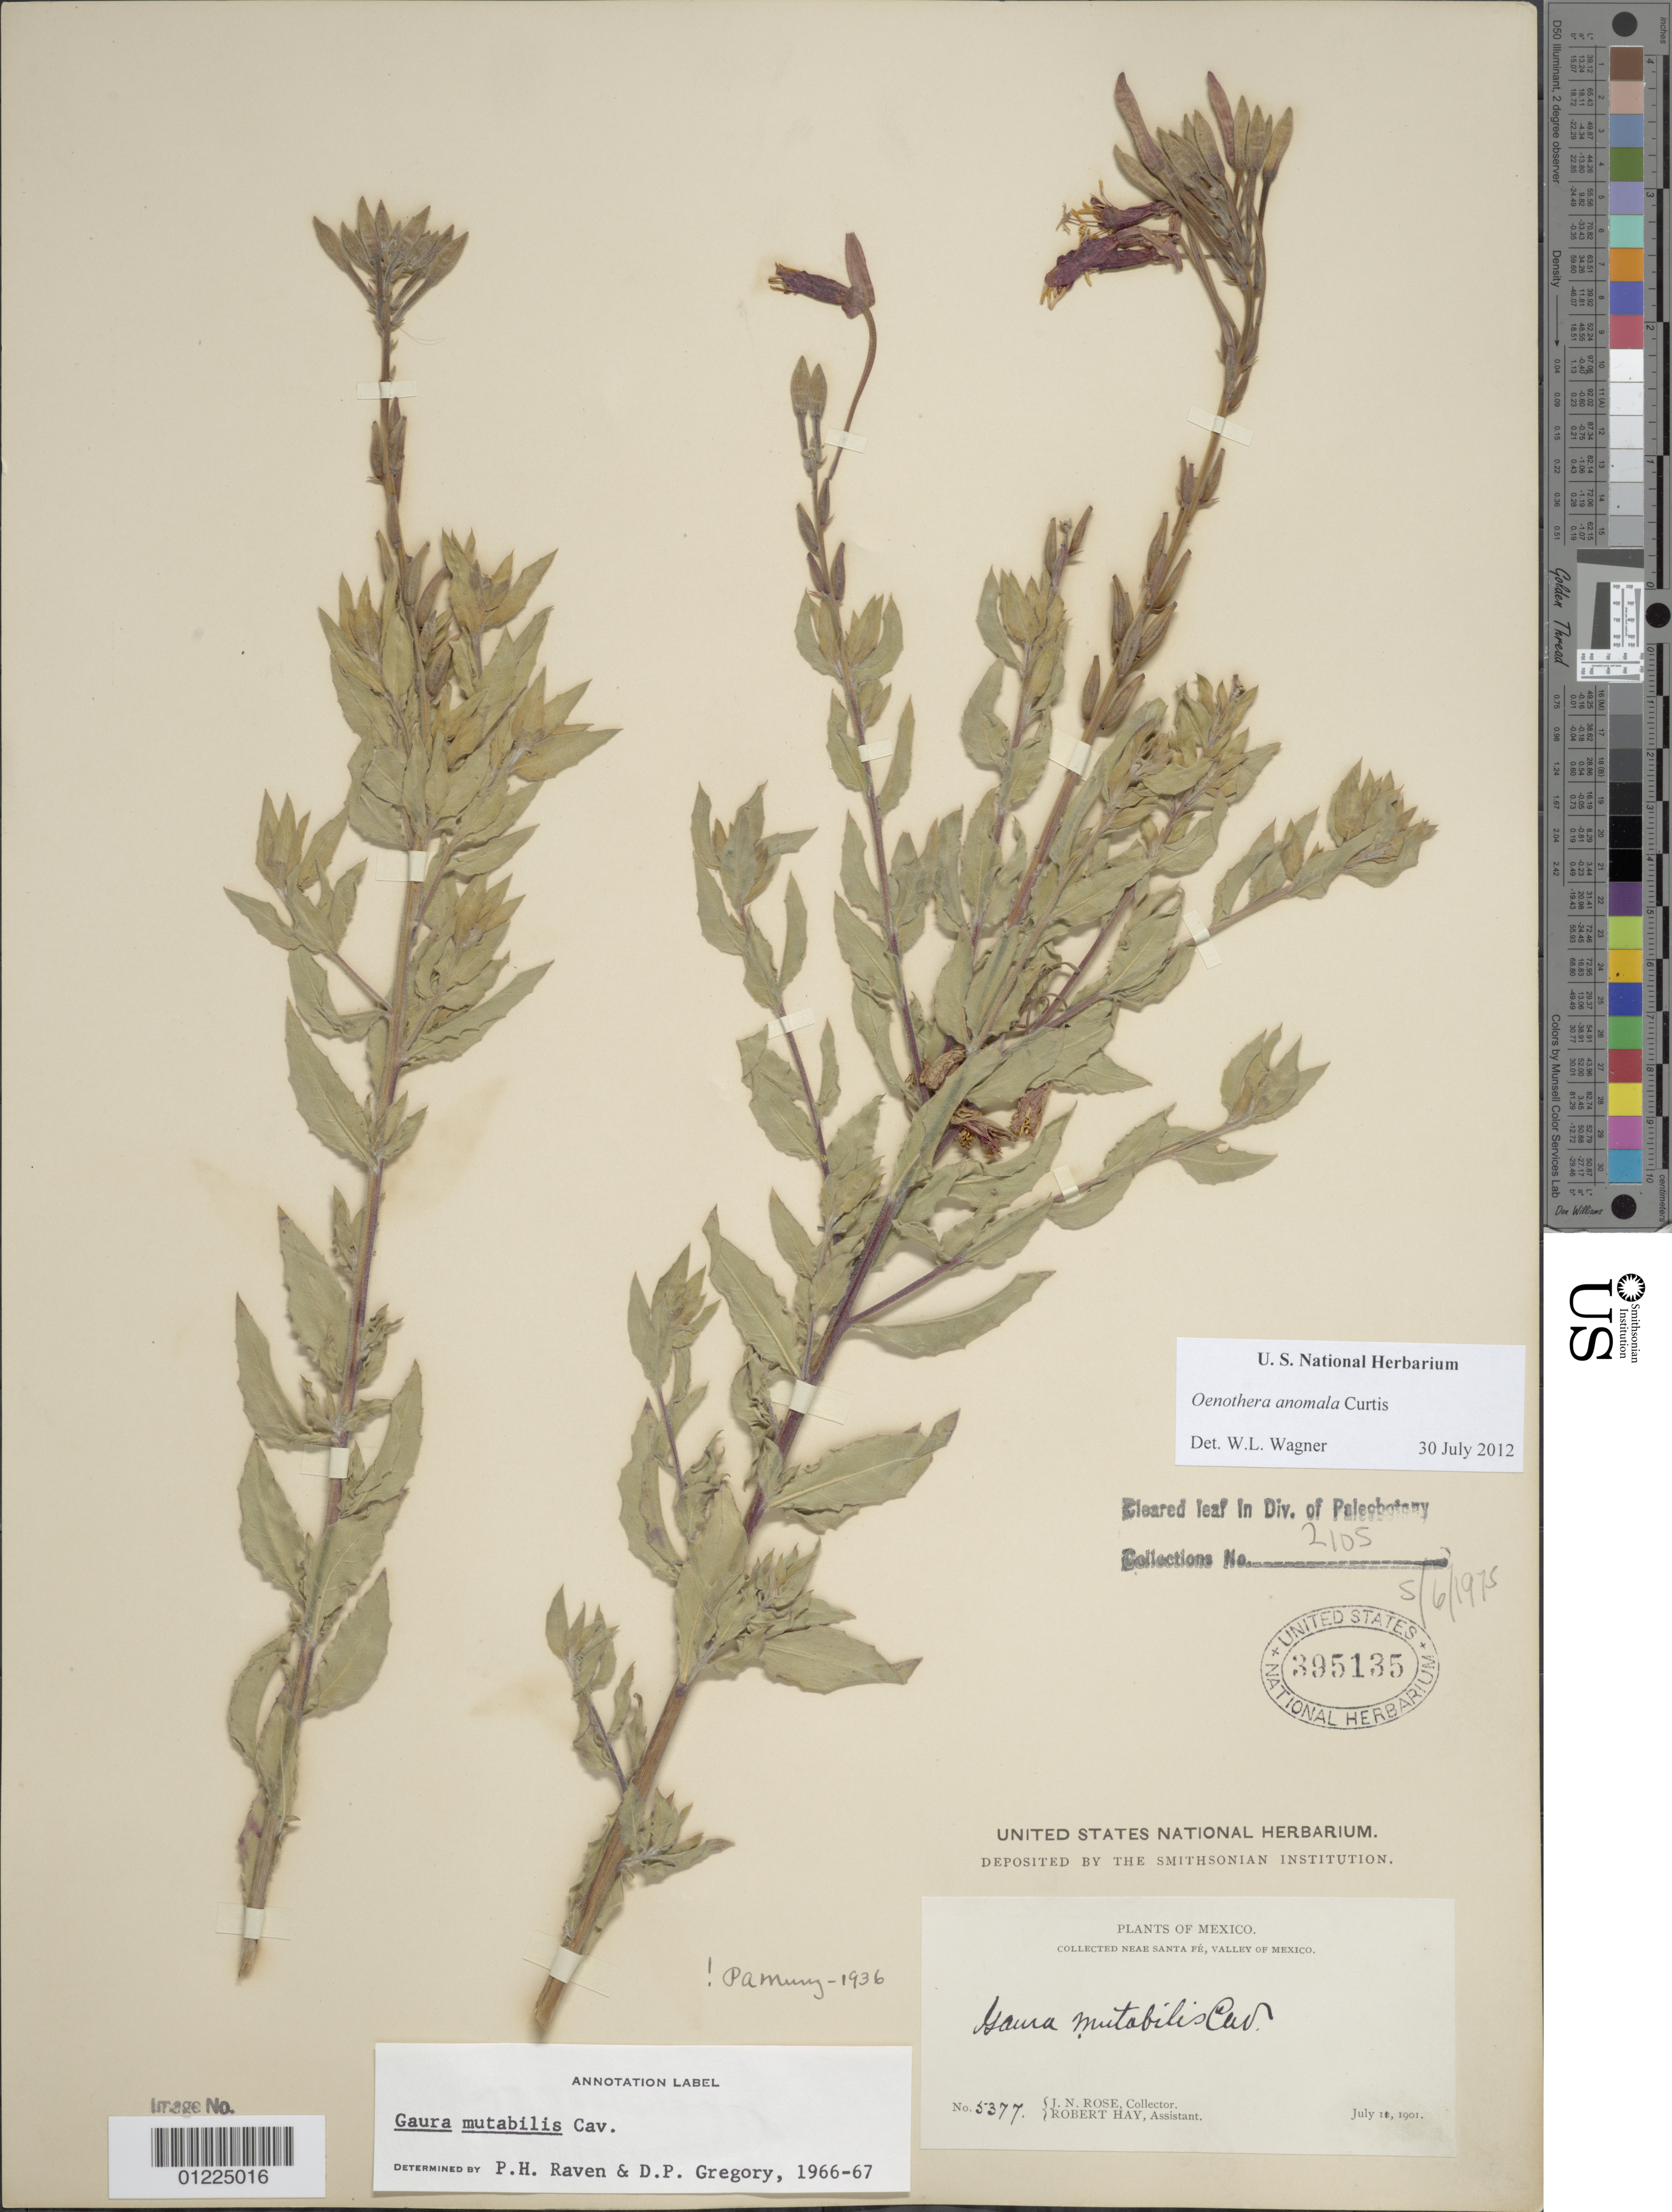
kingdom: Plantae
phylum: Tracheophyta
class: Magnoliopsida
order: Myrtales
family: Onagraceae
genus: Oenothera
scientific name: Oenothera anomala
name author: Curtis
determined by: Wagner, W. L., (BOT), Smithsonian Institution - National Museum of Natural History (UNITED STATES)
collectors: J. N. Rose & R. H. Hay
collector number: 5377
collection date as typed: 11 Jul 1901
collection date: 1901-07-11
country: Mexico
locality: Near Santa Fe, Valley of Mexico.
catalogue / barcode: US 395135